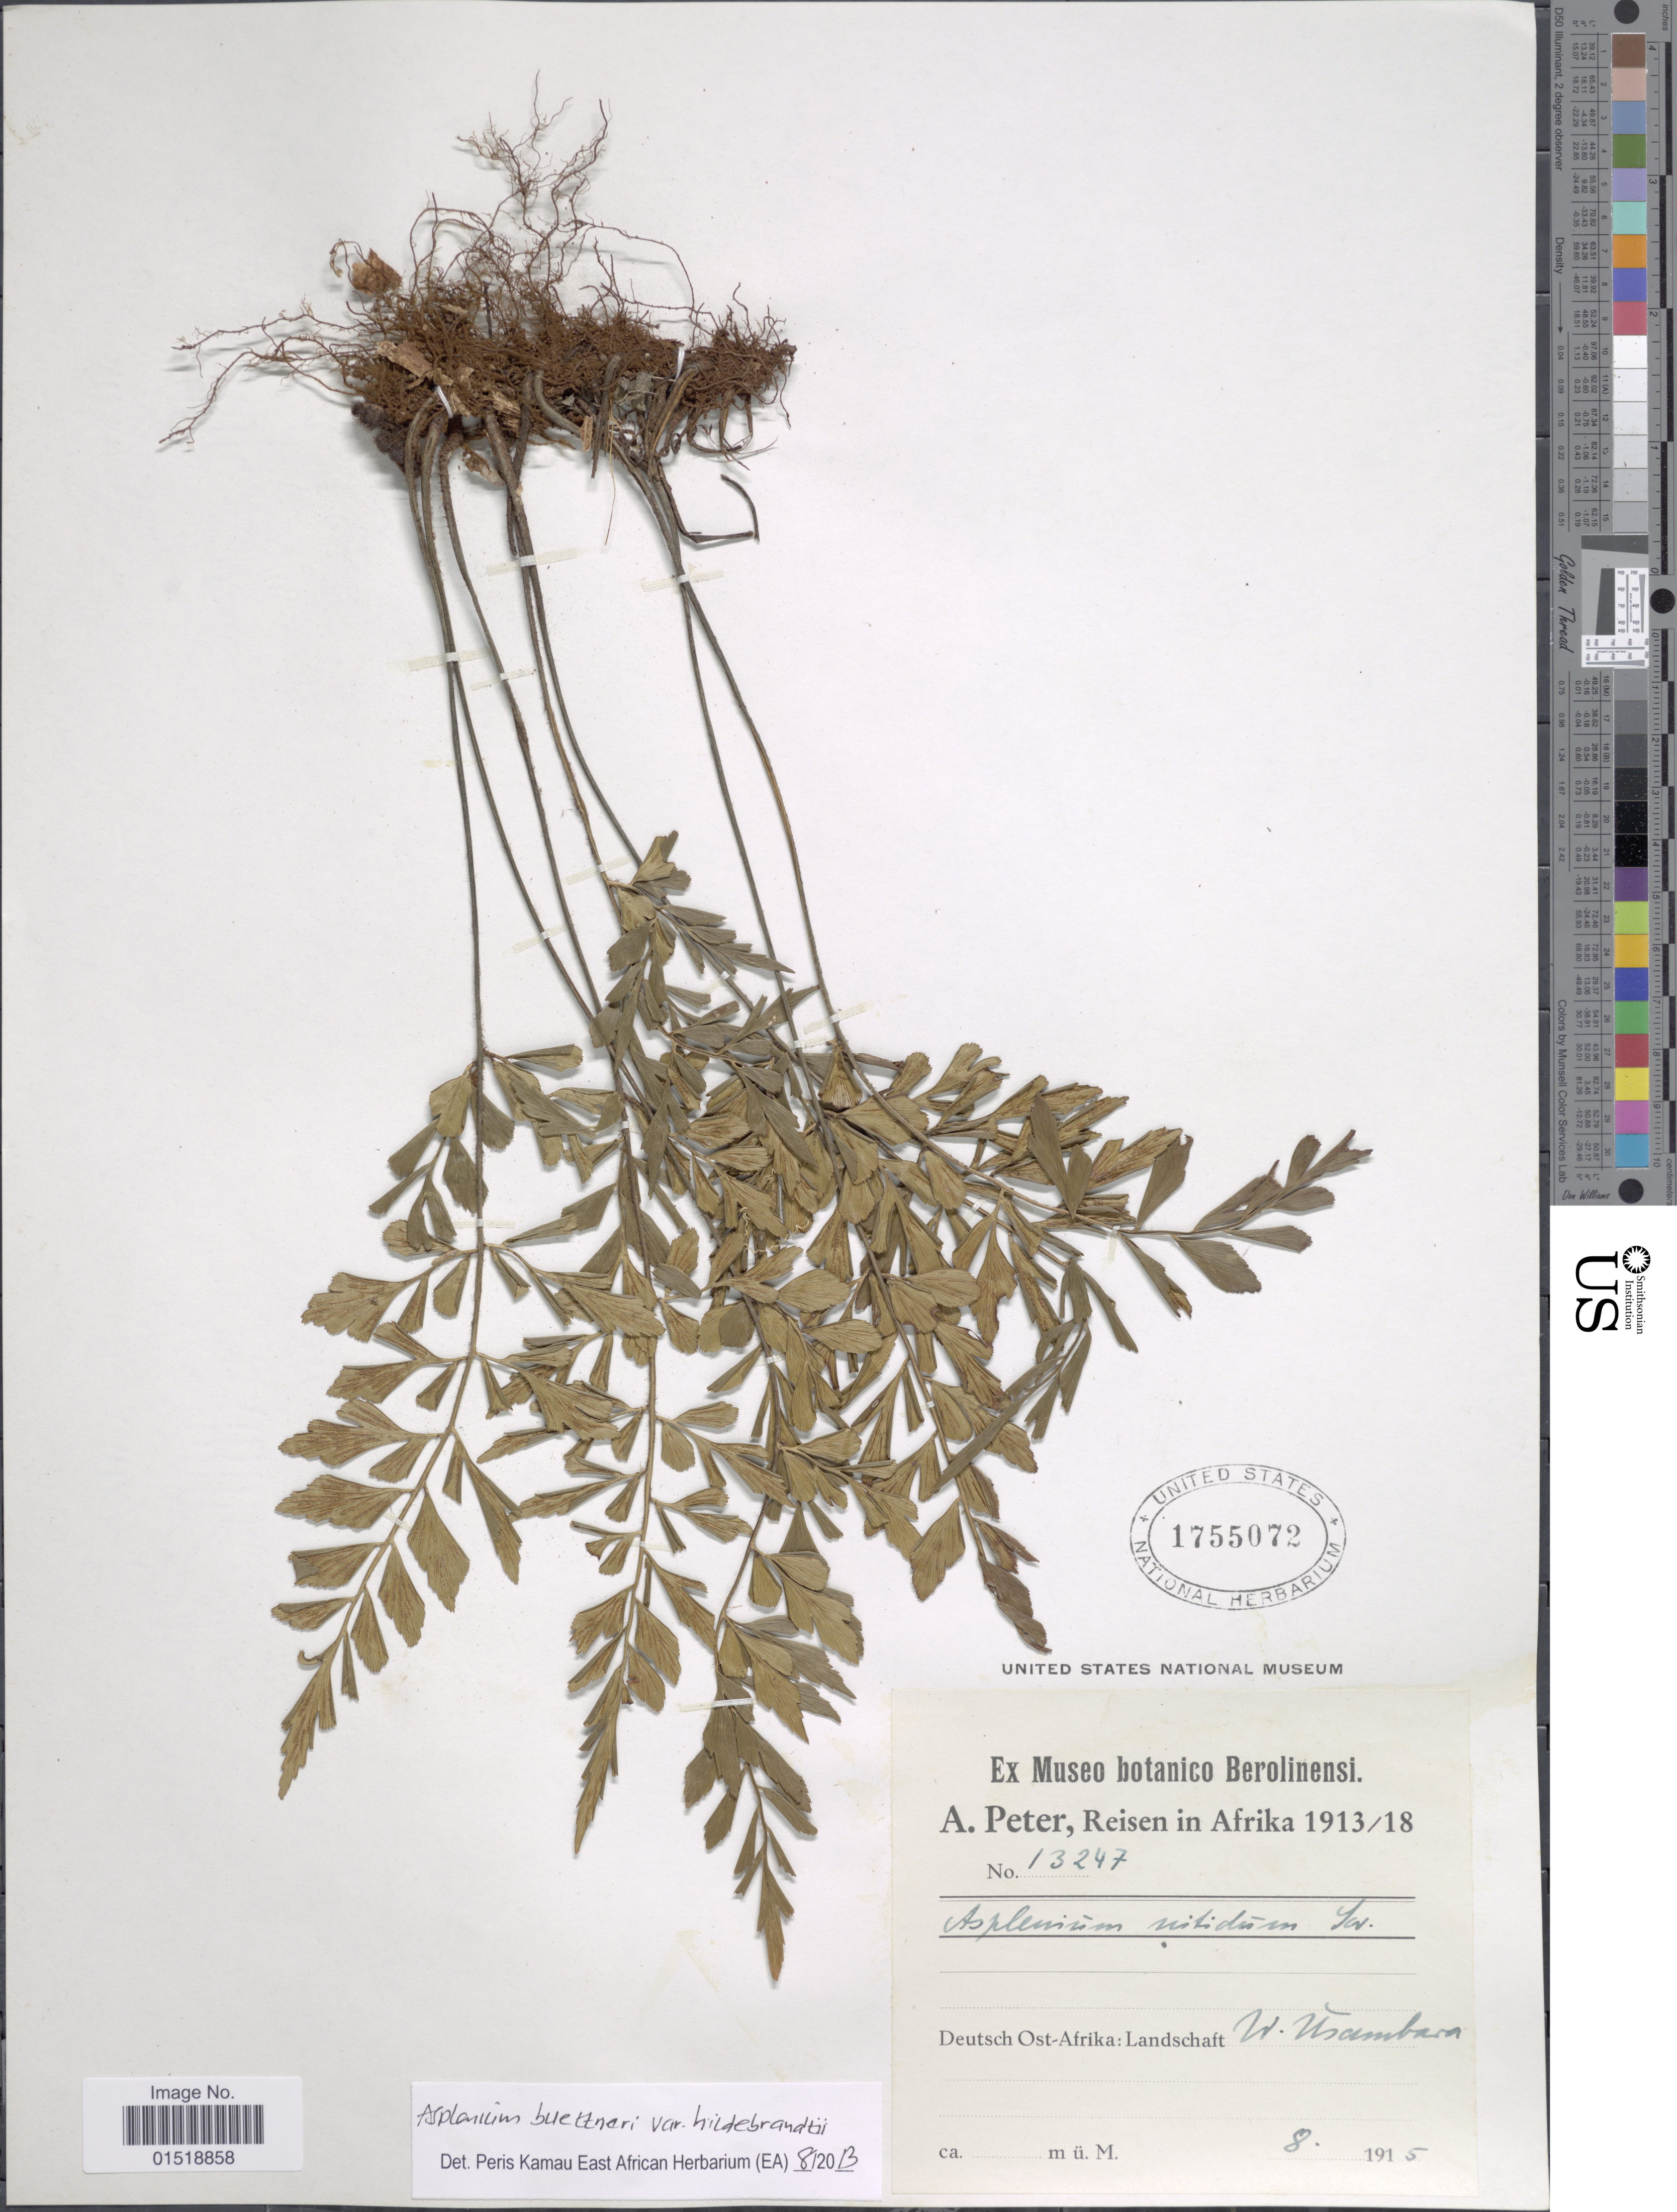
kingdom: Plantae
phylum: Tracheophyta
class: Polypodiopsida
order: Polypodiales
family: Aspleniaceae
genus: Asplenium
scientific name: Asplenium buettneri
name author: Hieron.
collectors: A. Peter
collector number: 13247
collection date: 1915-08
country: Tanzania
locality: Deutsch Ost-Afrika: Landschaft W. Usambara.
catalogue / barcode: US 1755072